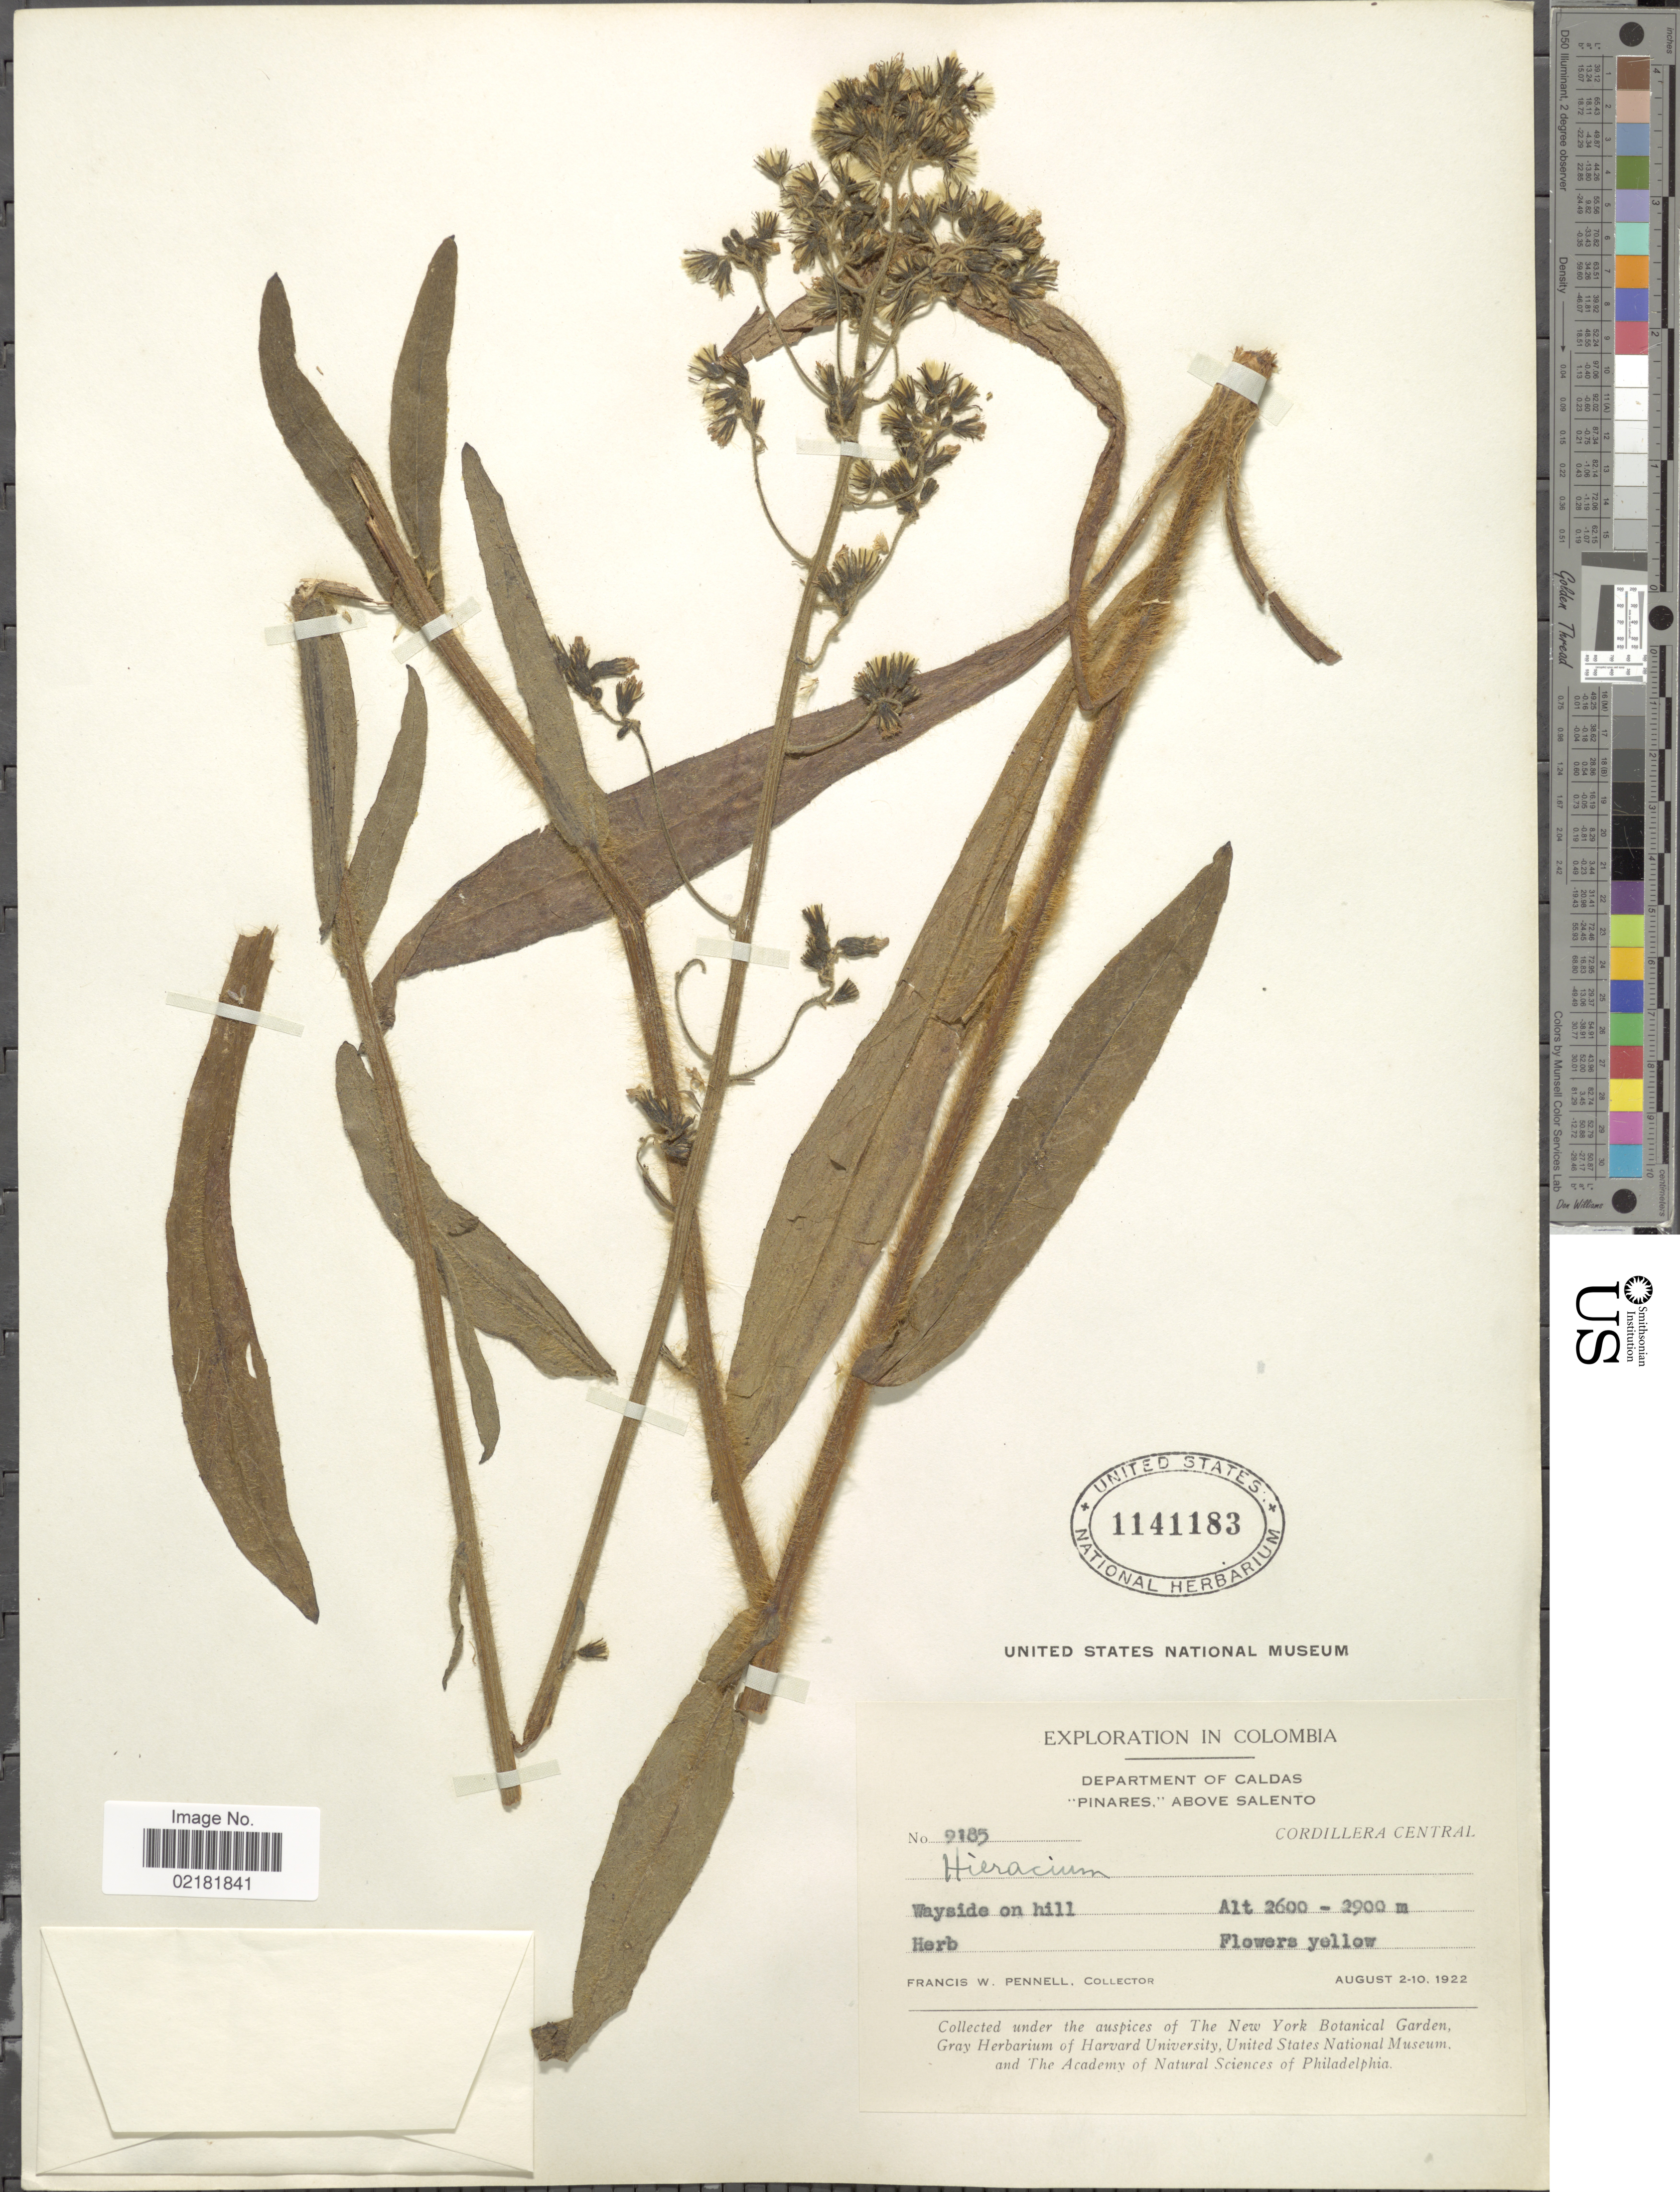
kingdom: Plantae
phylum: Tracheophyta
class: Magnoliopsida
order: Asterales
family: Asteraceae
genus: Hieracium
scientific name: Hieracium repandulare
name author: Druce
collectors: F. W. Pennell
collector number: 9185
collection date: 1922-08-02/1922-08-10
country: Colombia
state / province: Caldas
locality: Pinares,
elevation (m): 2600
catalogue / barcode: US 1141183